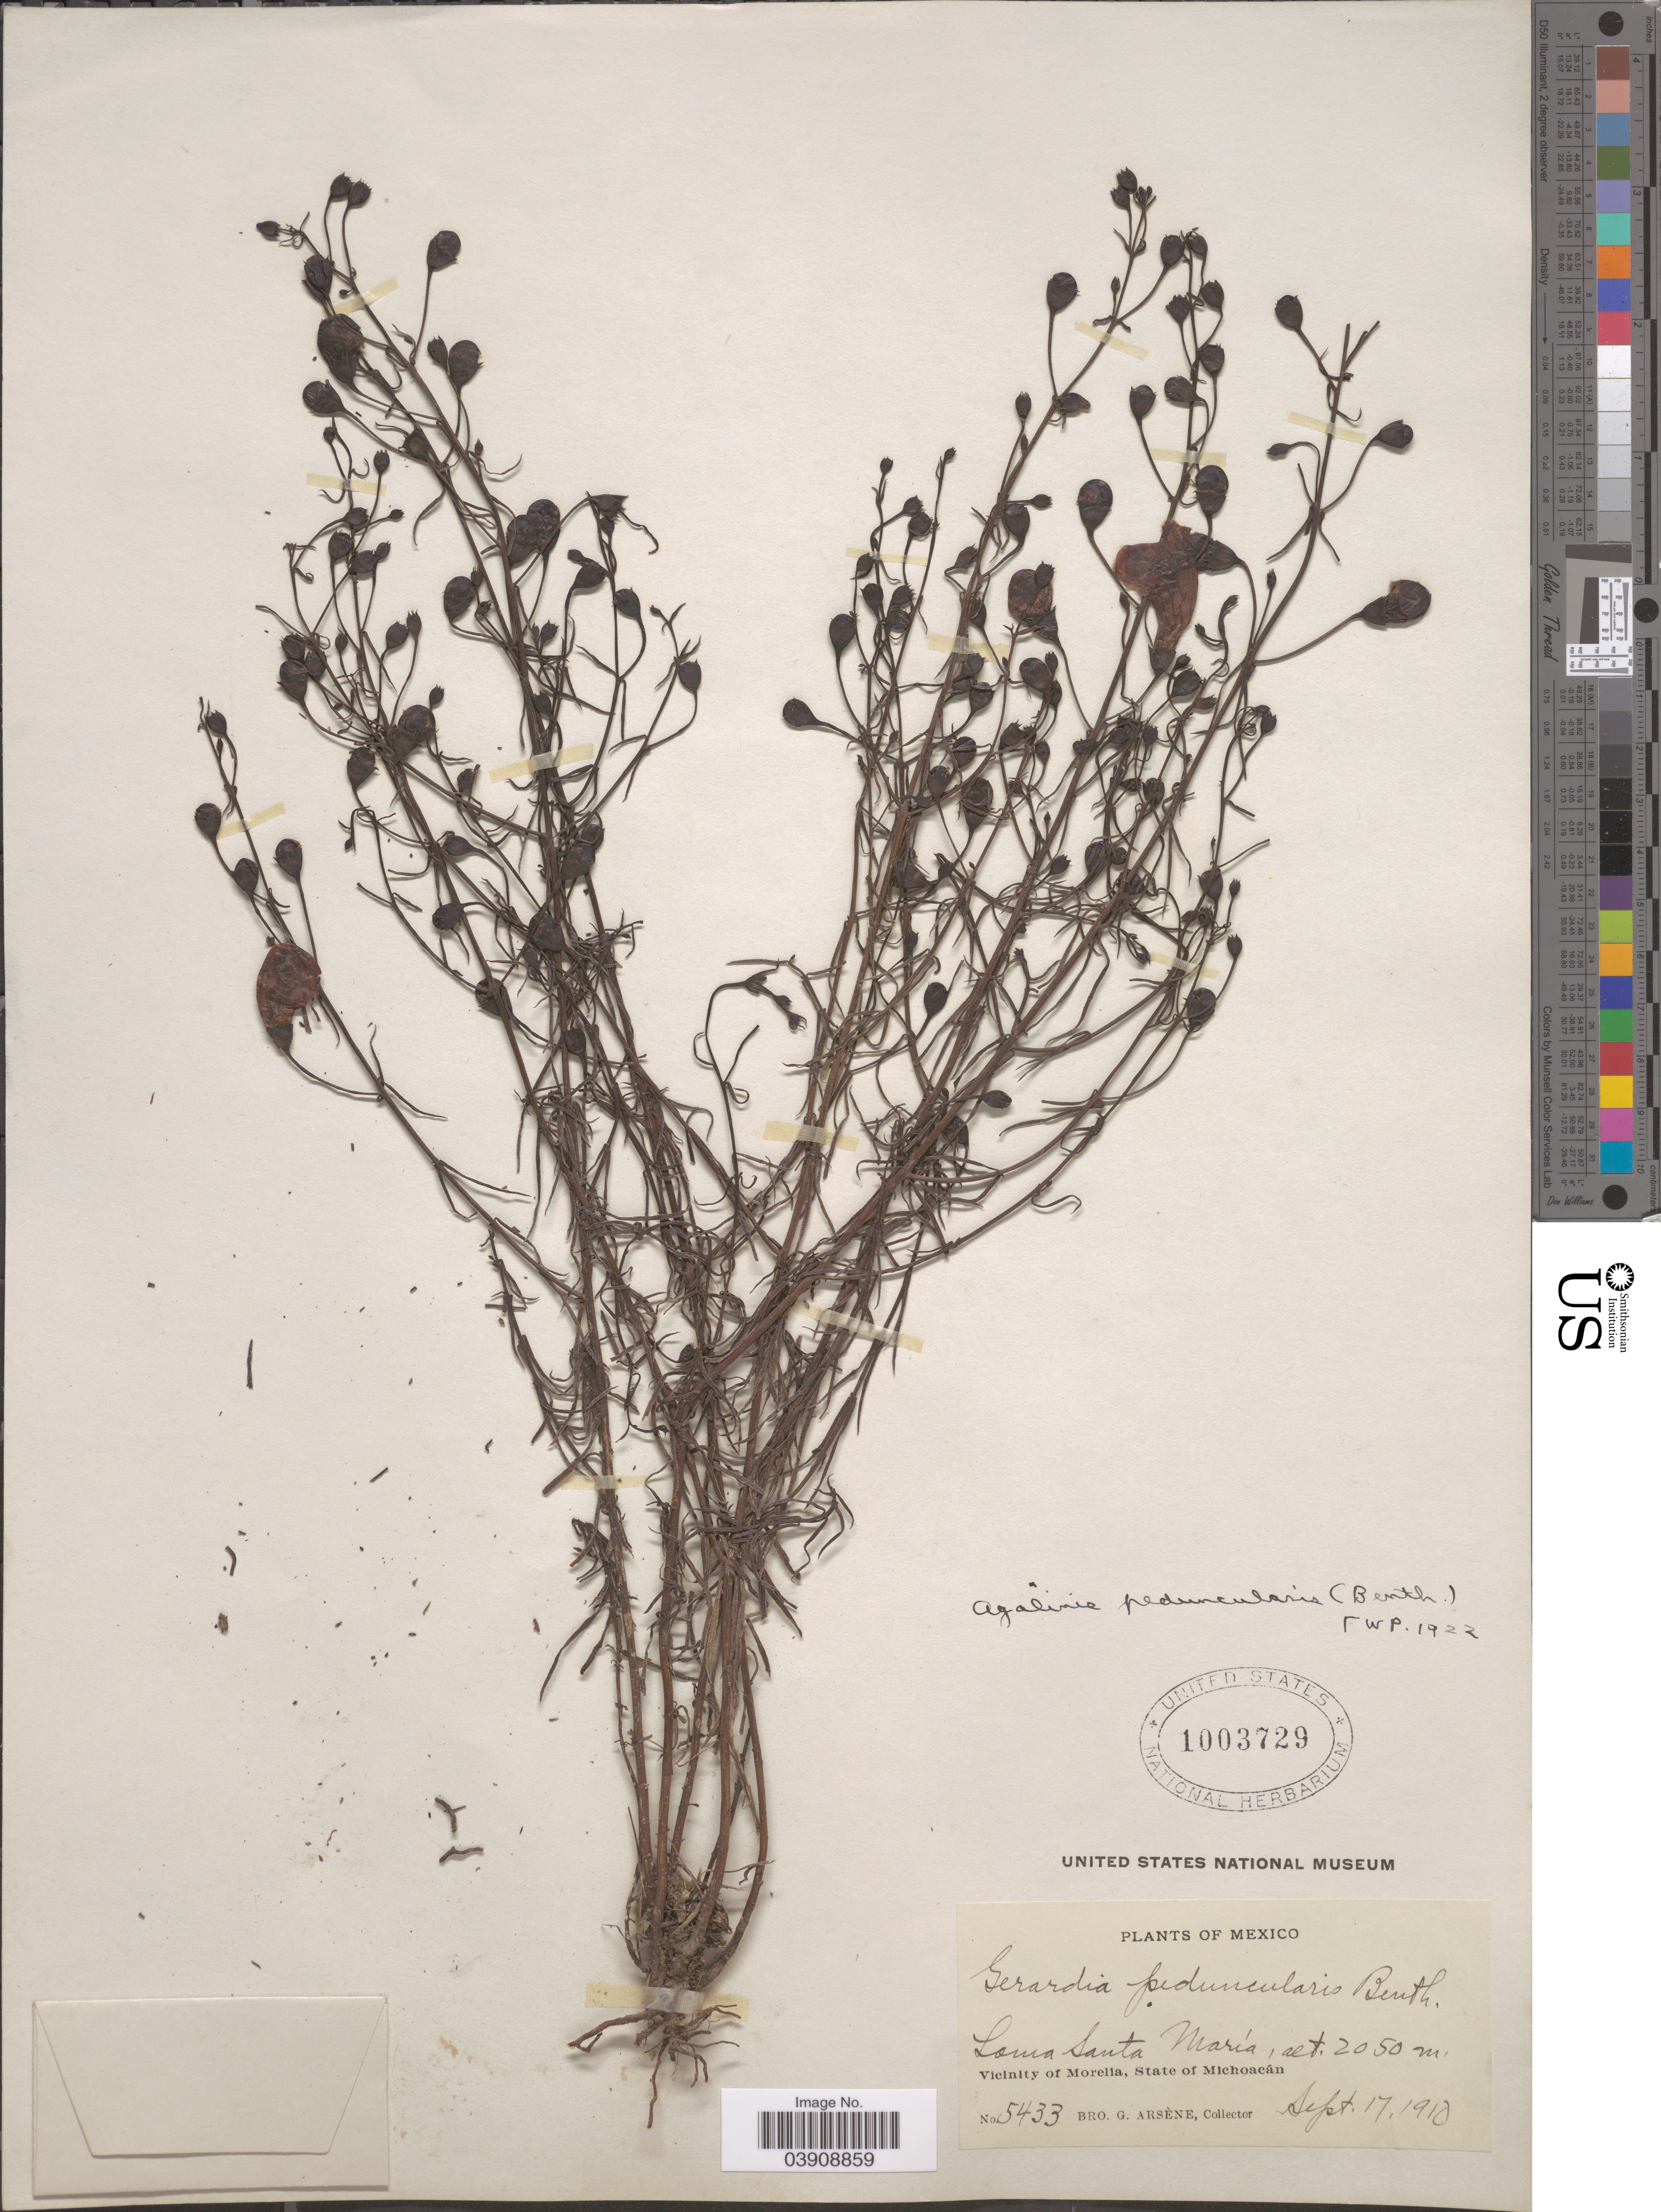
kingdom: Plantae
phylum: Tracheophyta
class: Magnoliopsida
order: Lamiales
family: Orobanchaceae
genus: Agalinis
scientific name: Agalinis peduncularis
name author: (Benth.) Pennell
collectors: Bro. G. Arsène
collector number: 5433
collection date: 1910-09-17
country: Mexico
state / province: Michoacán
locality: Loma Santa Maria. Vicinity of Morelia.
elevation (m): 2050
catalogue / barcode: US 1003729